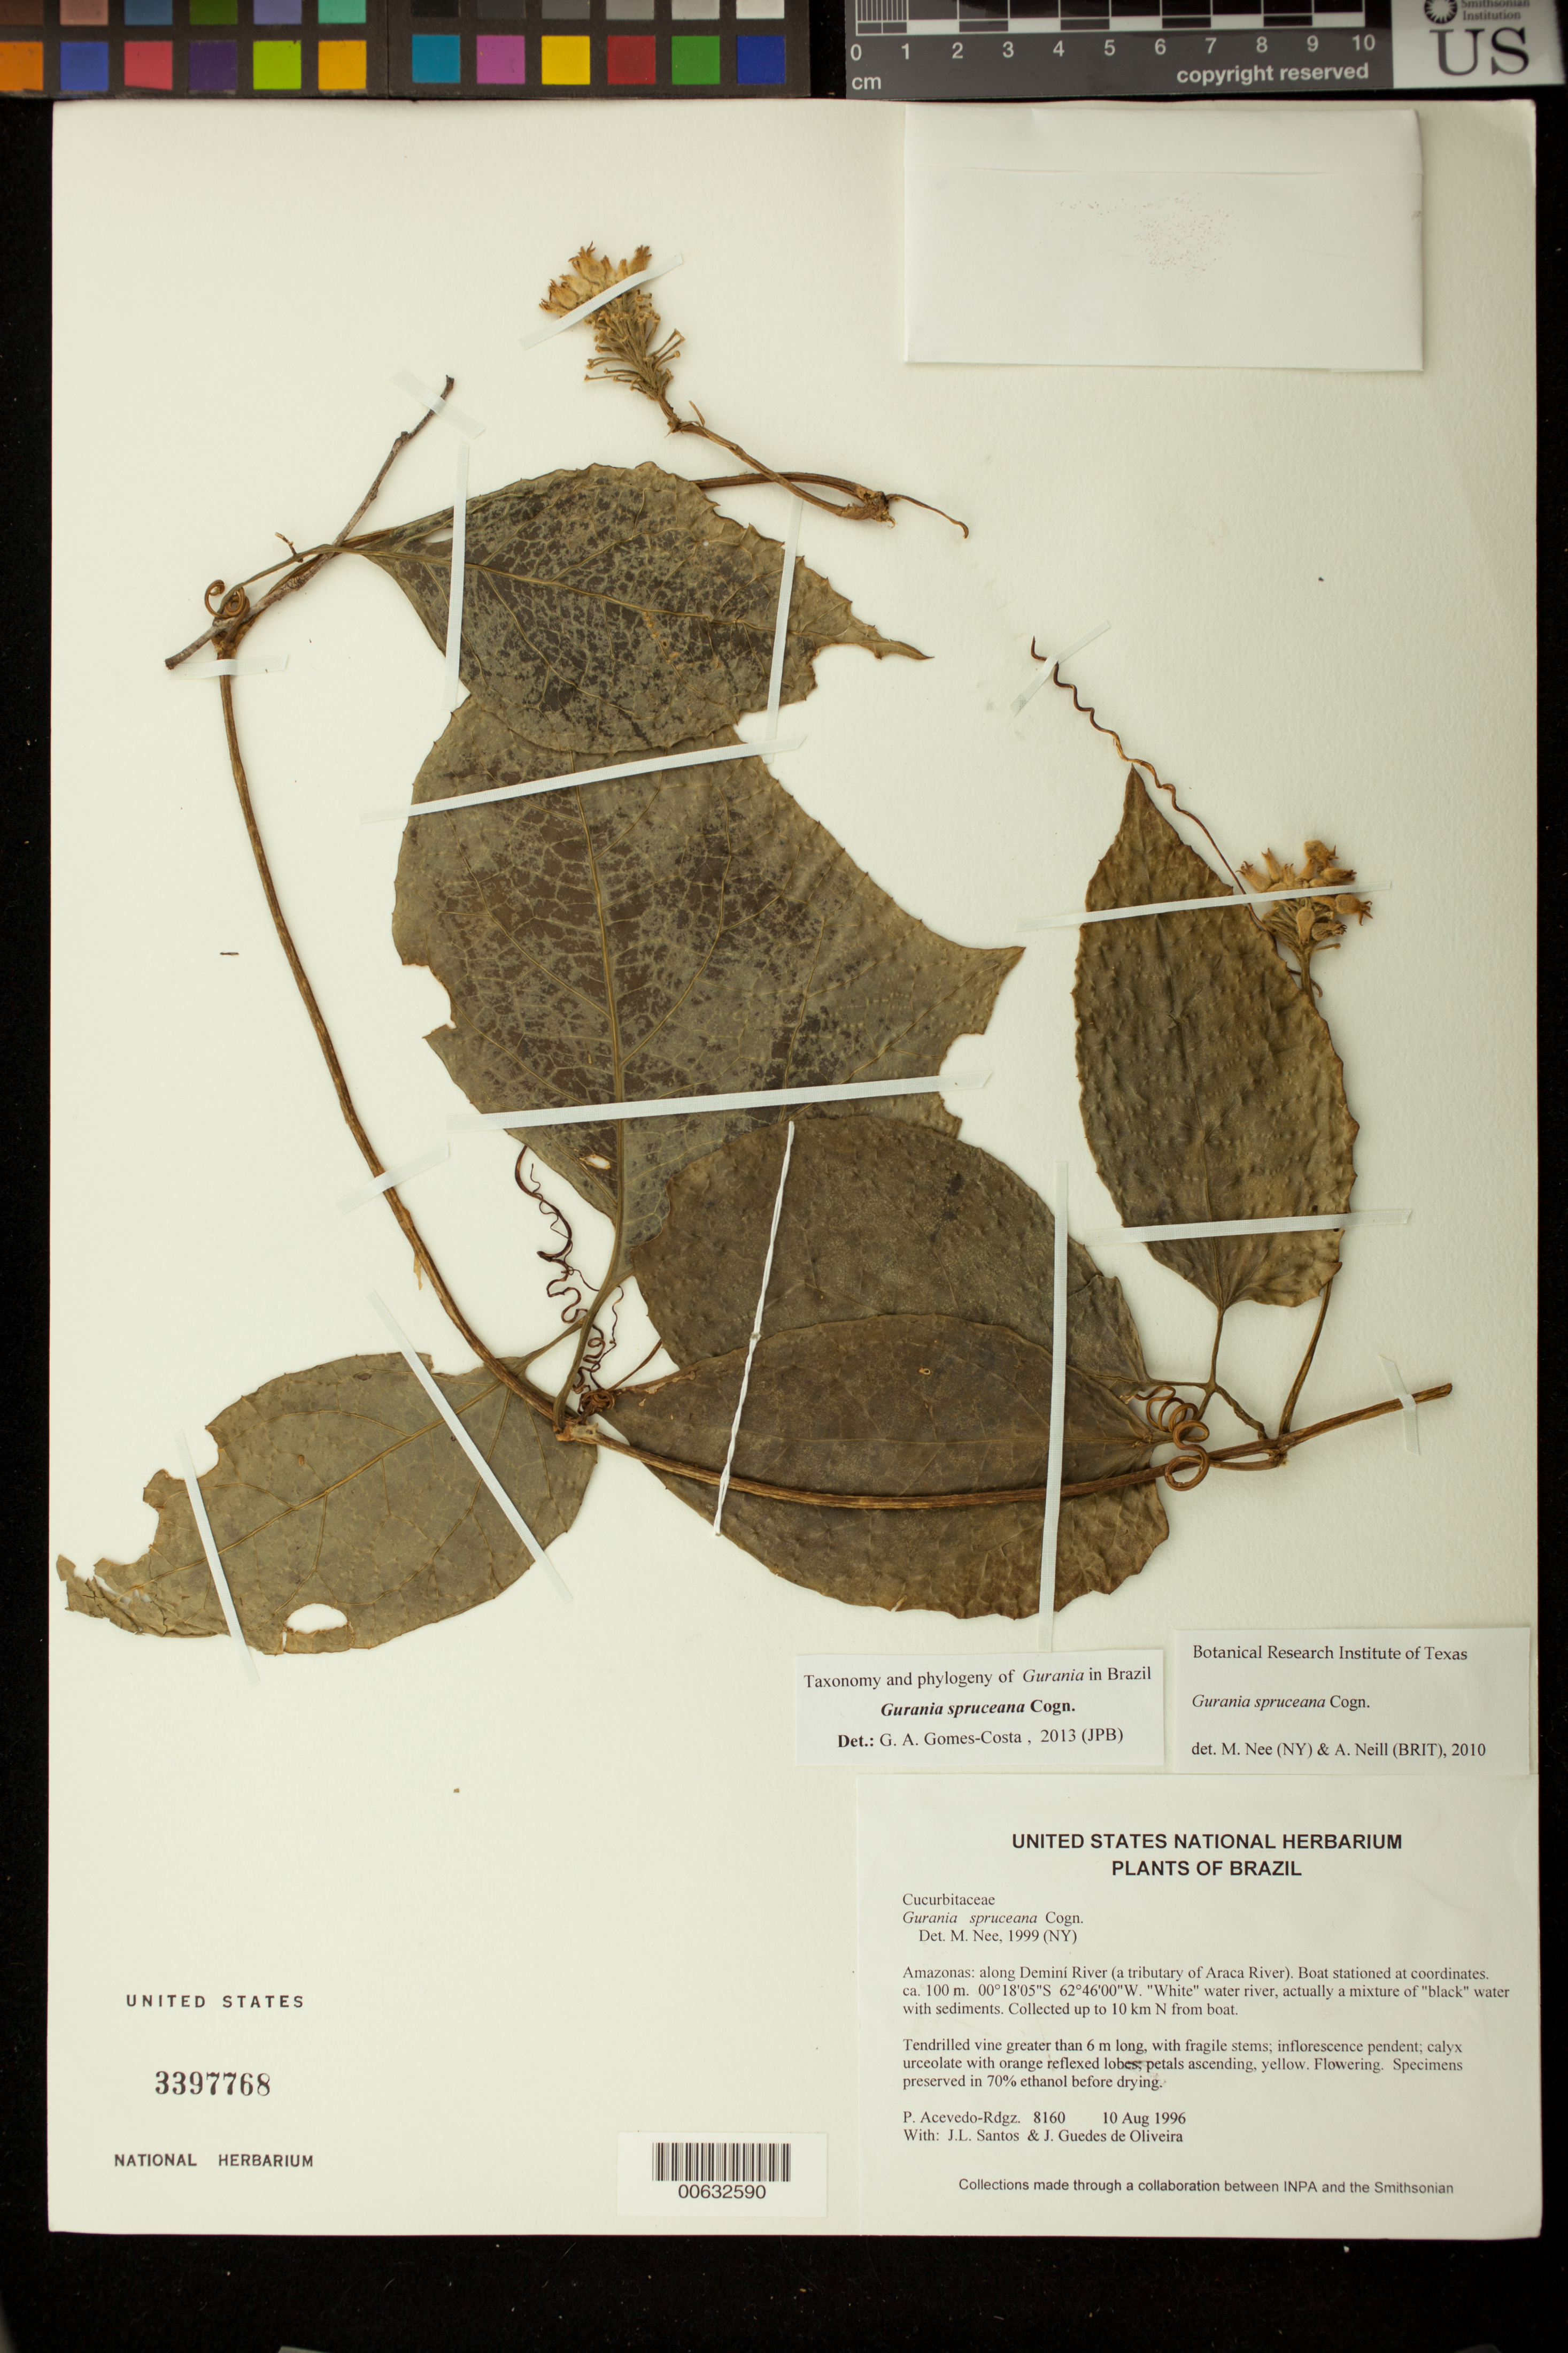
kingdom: Plantae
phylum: Tracheophyta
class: Magnoliopsida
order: Cucurbitales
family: Cucurbitaceae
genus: Gurania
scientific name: Gurania spruceana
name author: Cogn.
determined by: Nee, Michael H.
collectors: P. Acevedo-Rodr., J. L. Santos & J. Guedes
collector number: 8160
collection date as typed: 10 Aug 1996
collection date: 1996-08-10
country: Brazil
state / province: Amazonas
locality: Amazonas: along Deminí River (a tributary of Araca River). Boat stationed at coordinates.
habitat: "White" water river, actually a mixture of "black" water with sediments. Collected up to 10 km N from boat.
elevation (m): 100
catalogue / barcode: US 3397768